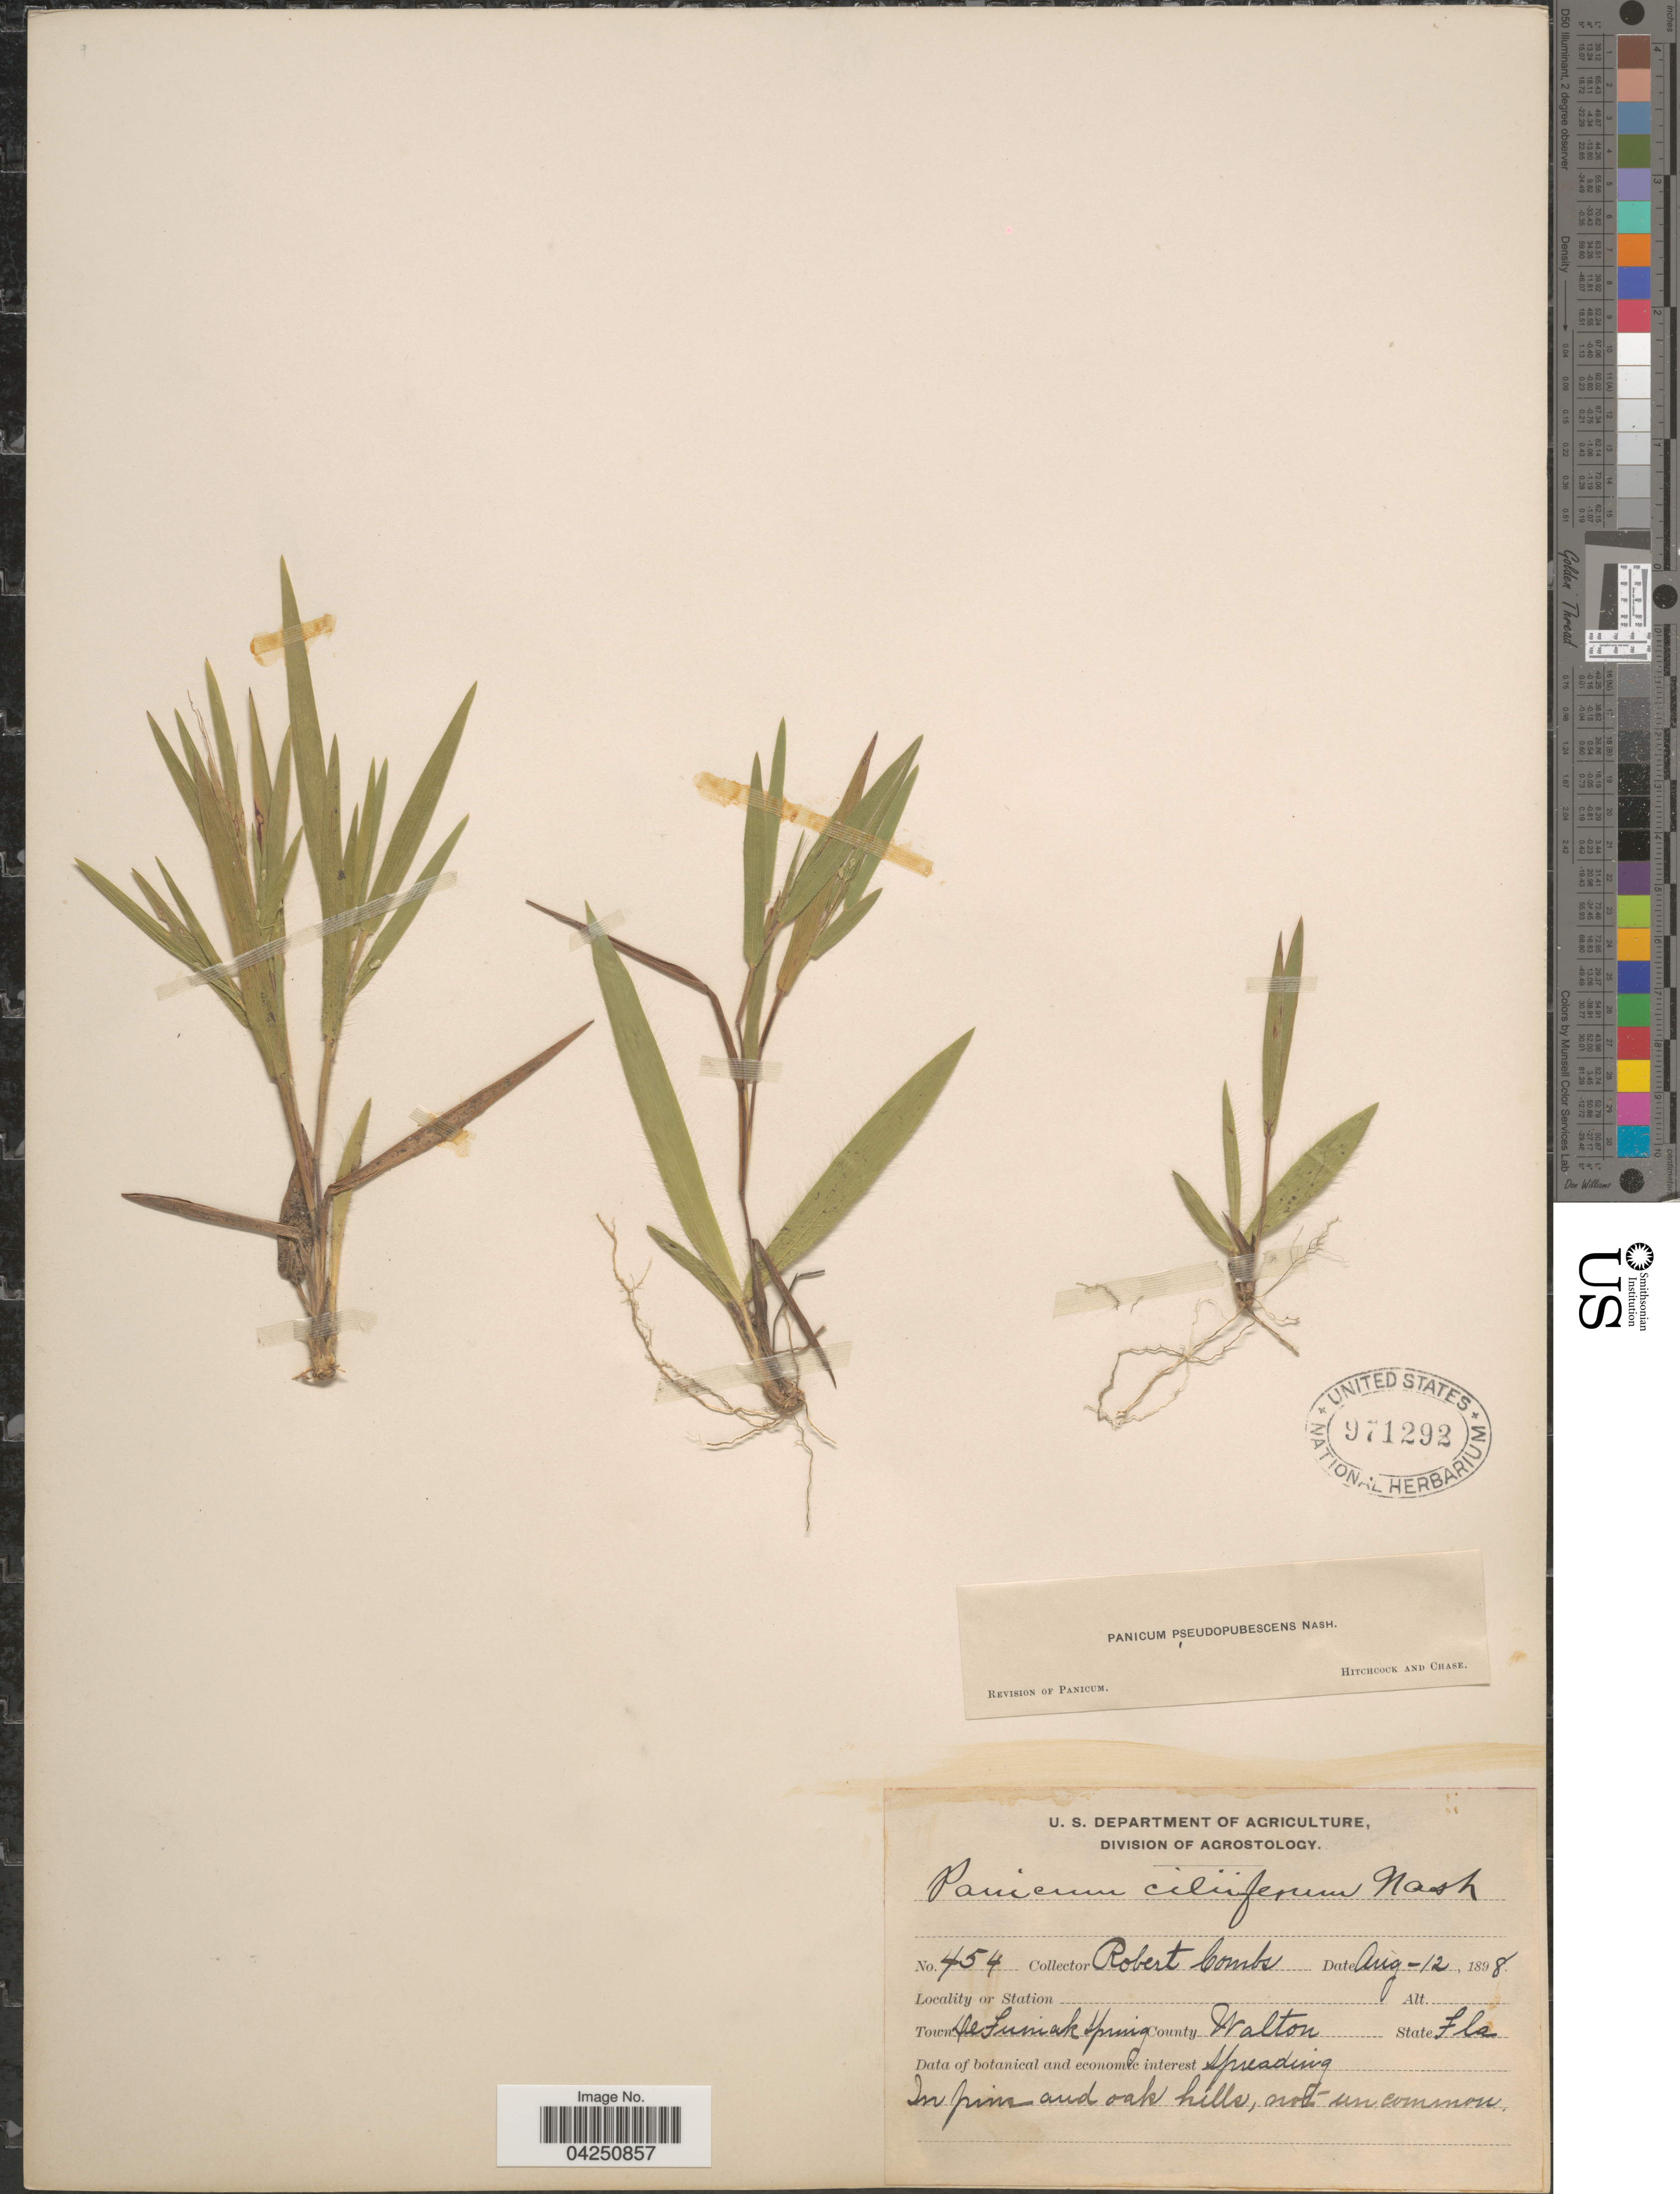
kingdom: Plantae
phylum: Tracheophyta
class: Liliopsida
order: Poales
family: Poaceae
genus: Dichanthelium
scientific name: Dichanthelium acuminatum var. acuminatum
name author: (Sw.) Gould & C.A. Clark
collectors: R. Combs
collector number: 454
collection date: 1898-08-12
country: United States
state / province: Florida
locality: Town De Funiak Spring. County Walton.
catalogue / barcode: US 971292